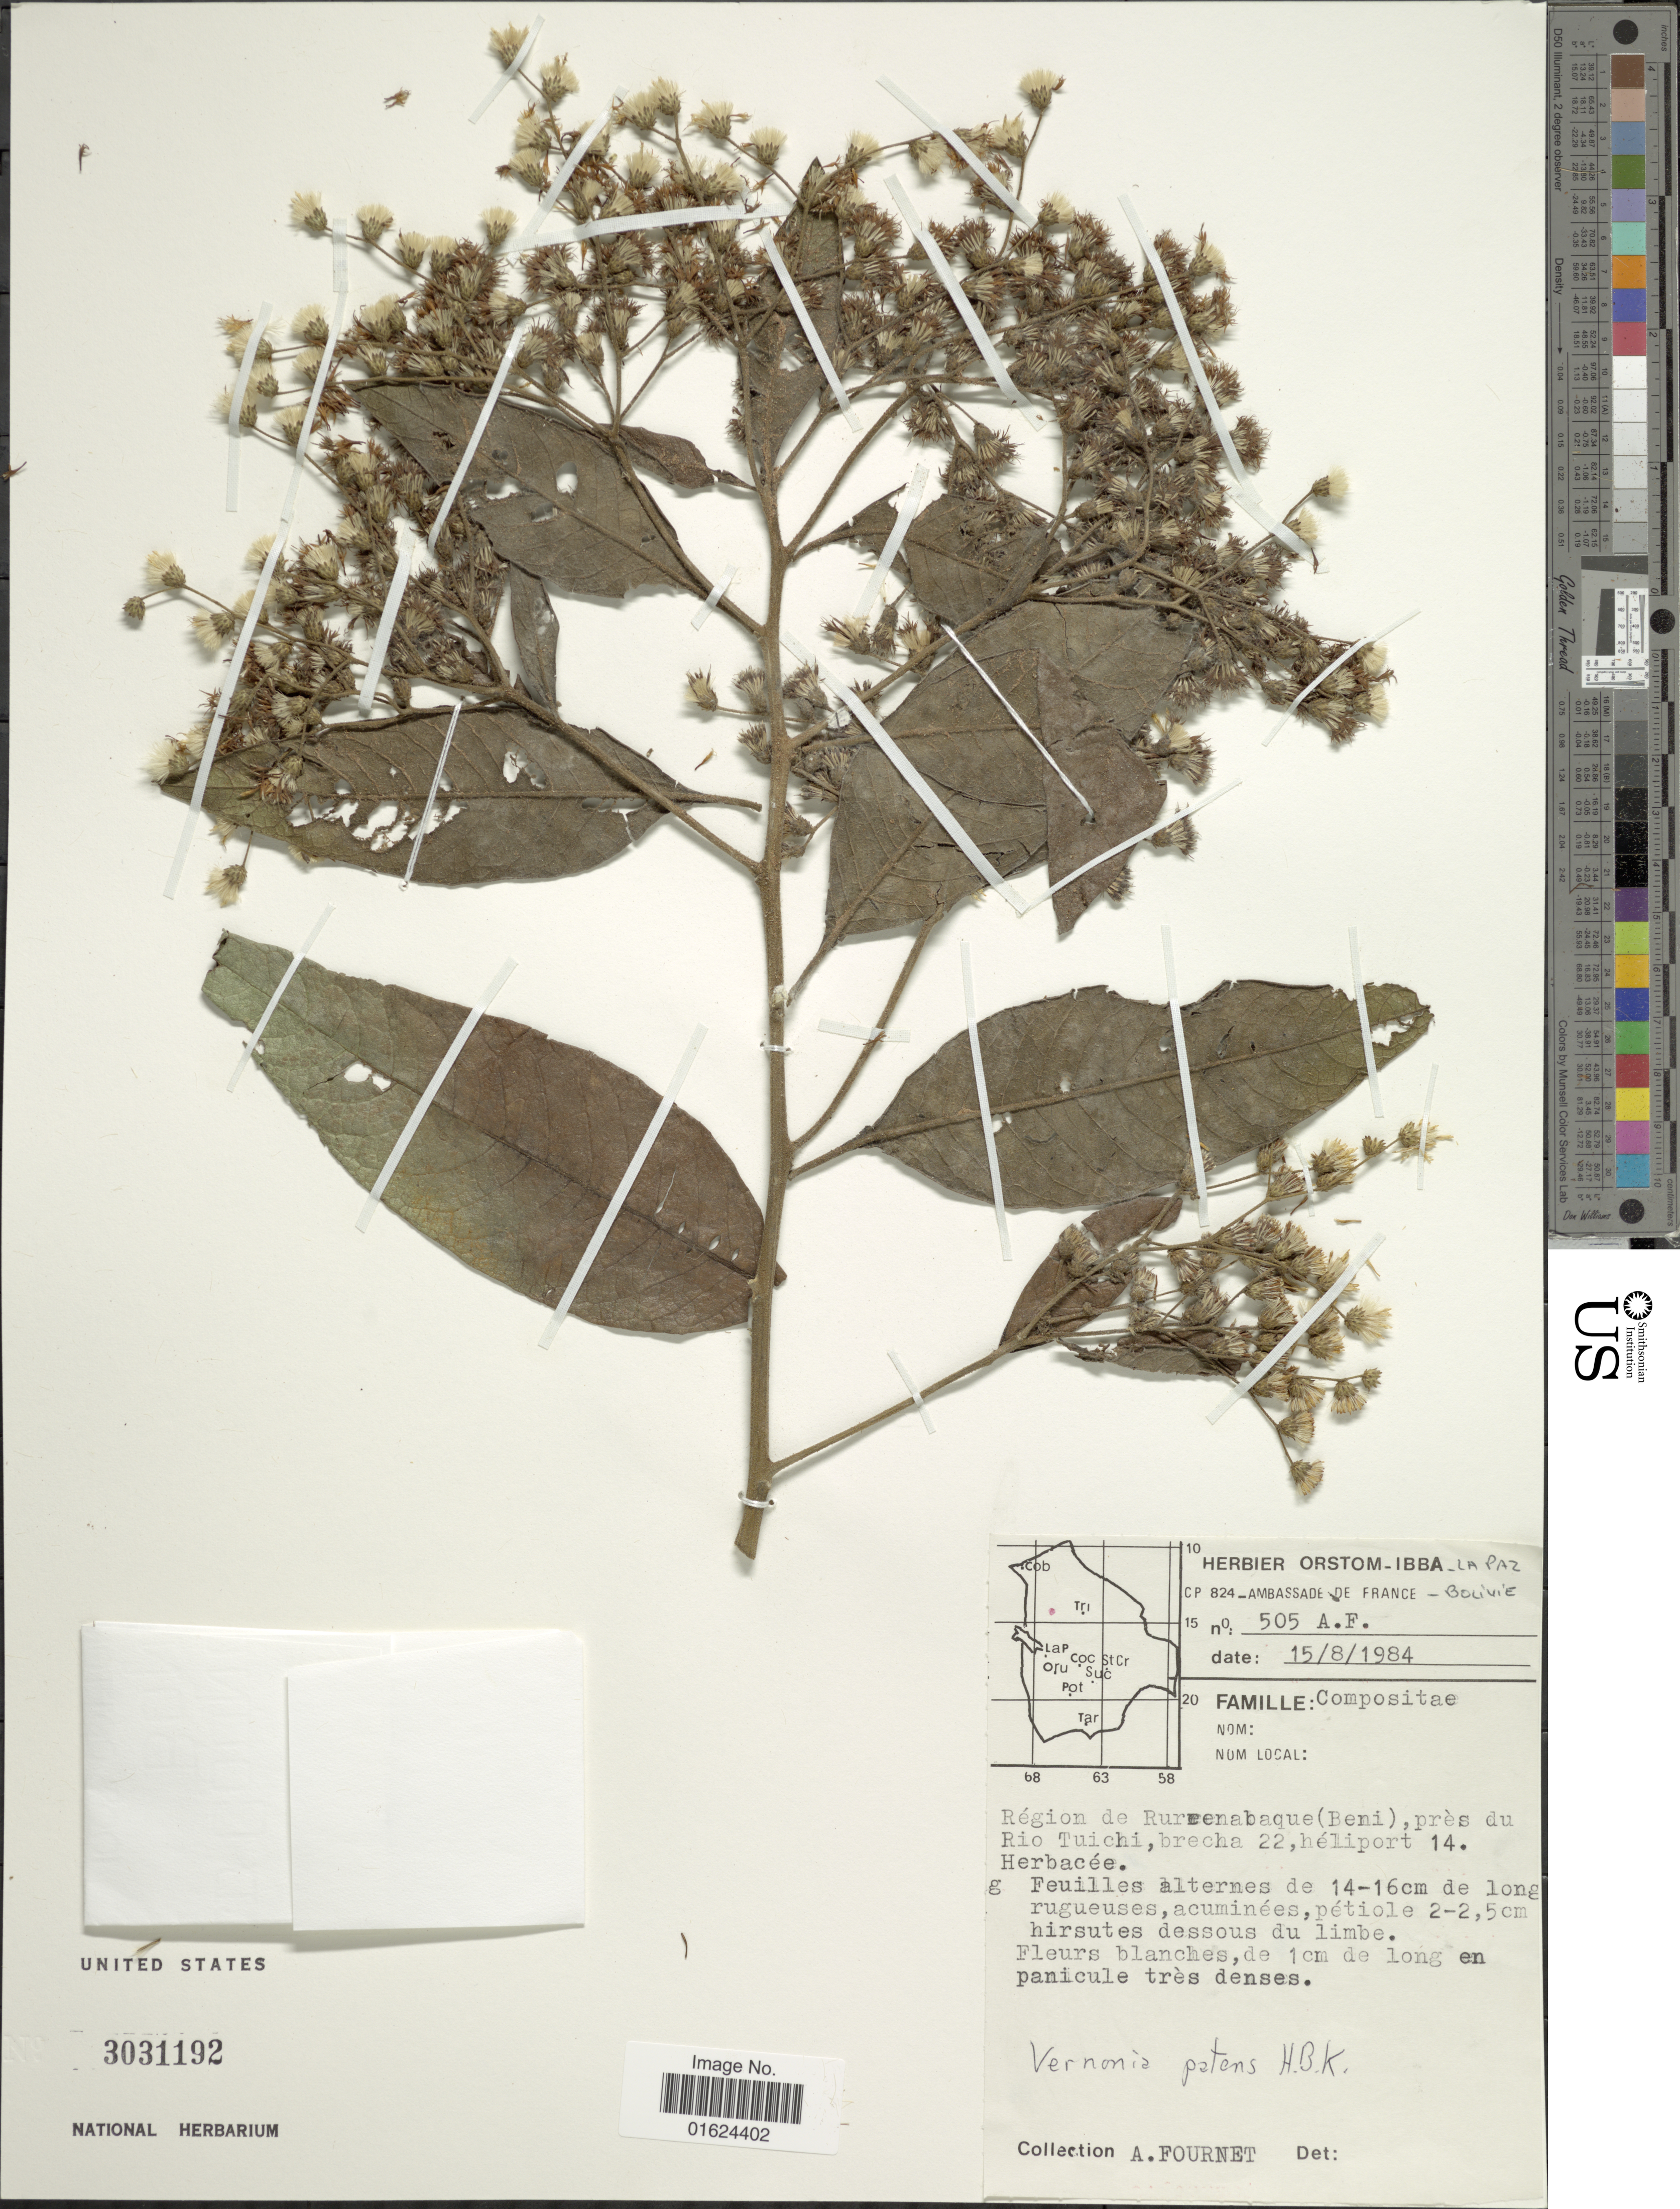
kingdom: Plantae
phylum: Tracheophyta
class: Magnoliopsida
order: Asterales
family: Asteraceae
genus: Vernonanthura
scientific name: Vernonanthura patens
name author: (Kunth) H. Rob.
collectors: A. Fournet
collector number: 505A.F.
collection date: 1984-08-15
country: Bolivia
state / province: Beni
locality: Region de Ryreenabaque (Beni), pres du Rio Tuichi, brecha 22, heliport.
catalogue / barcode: US 3031192